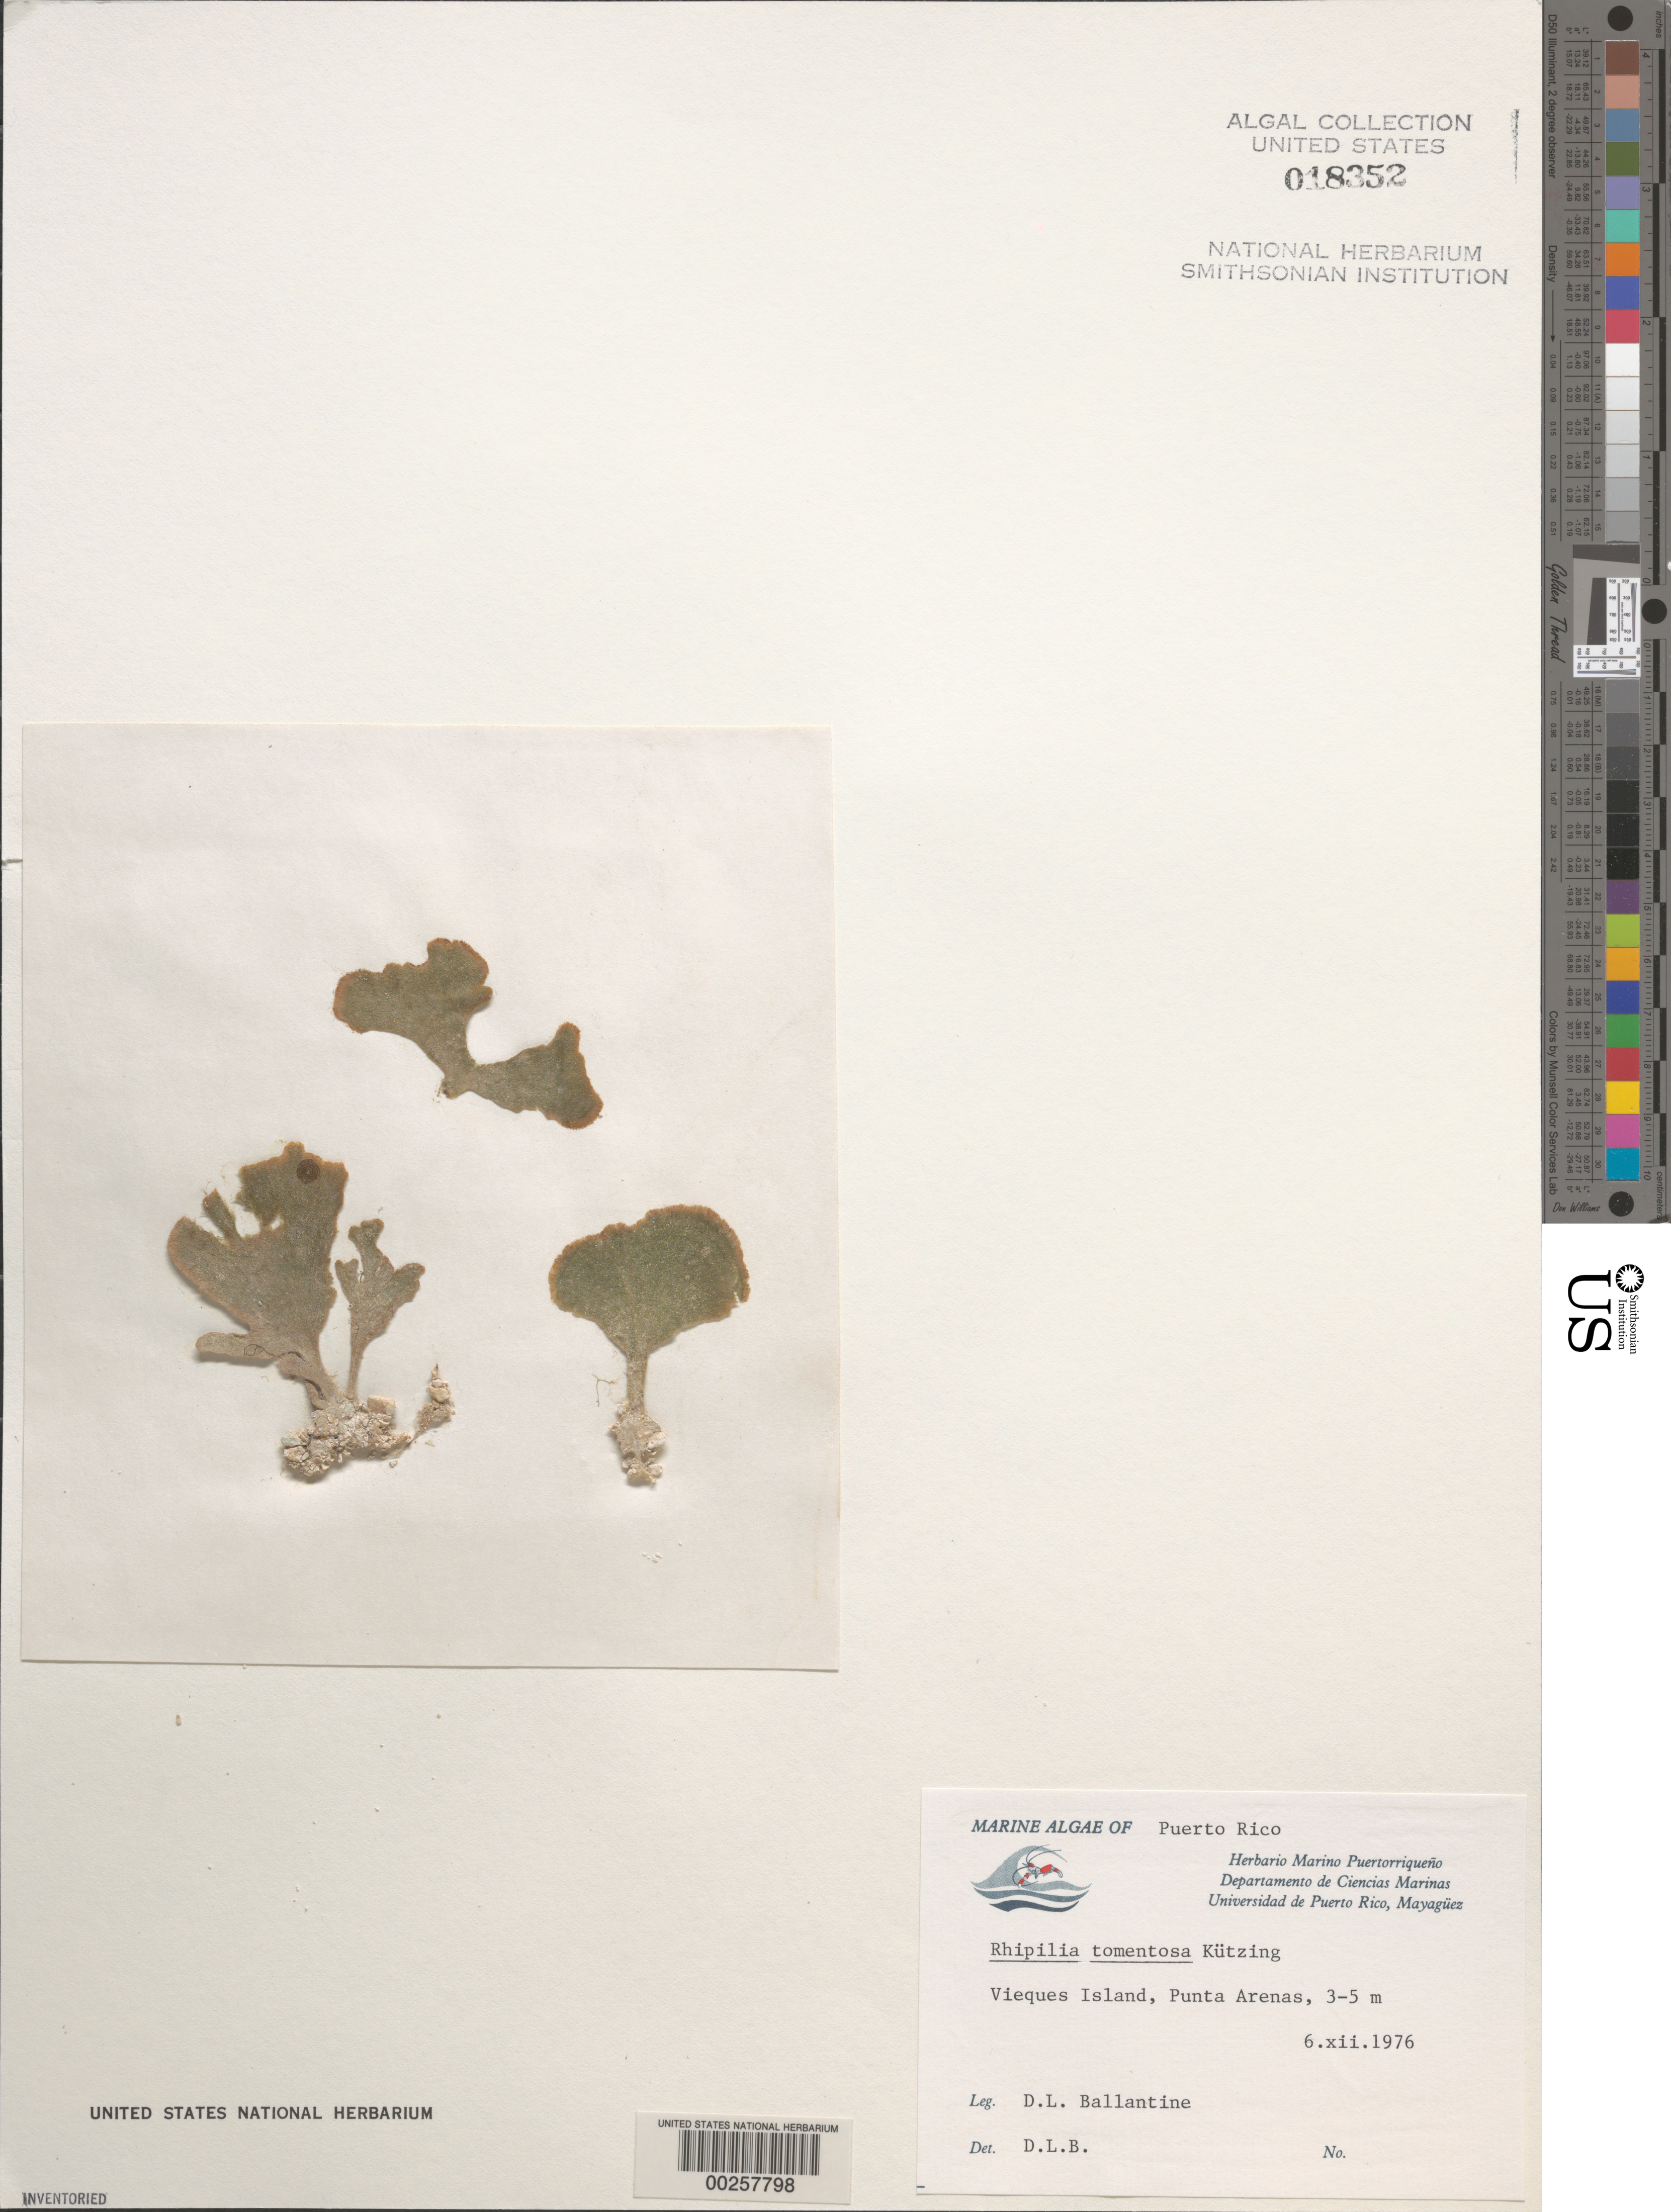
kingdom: Plantae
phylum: Chlorophyta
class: Ulvophyceae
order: Bryopsidales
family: Rhipiliaceae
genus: Rhipilia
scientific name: Rhipilia tomentosa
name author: Kütz.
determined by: Ballantine, D. L.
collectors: D.L. Ballantine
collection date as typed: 06 Dec 1976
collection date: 1976-12-06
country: Puerto Rico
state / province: Vieques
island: Vieques Island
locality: Punta Arenas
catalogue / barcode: US 18352